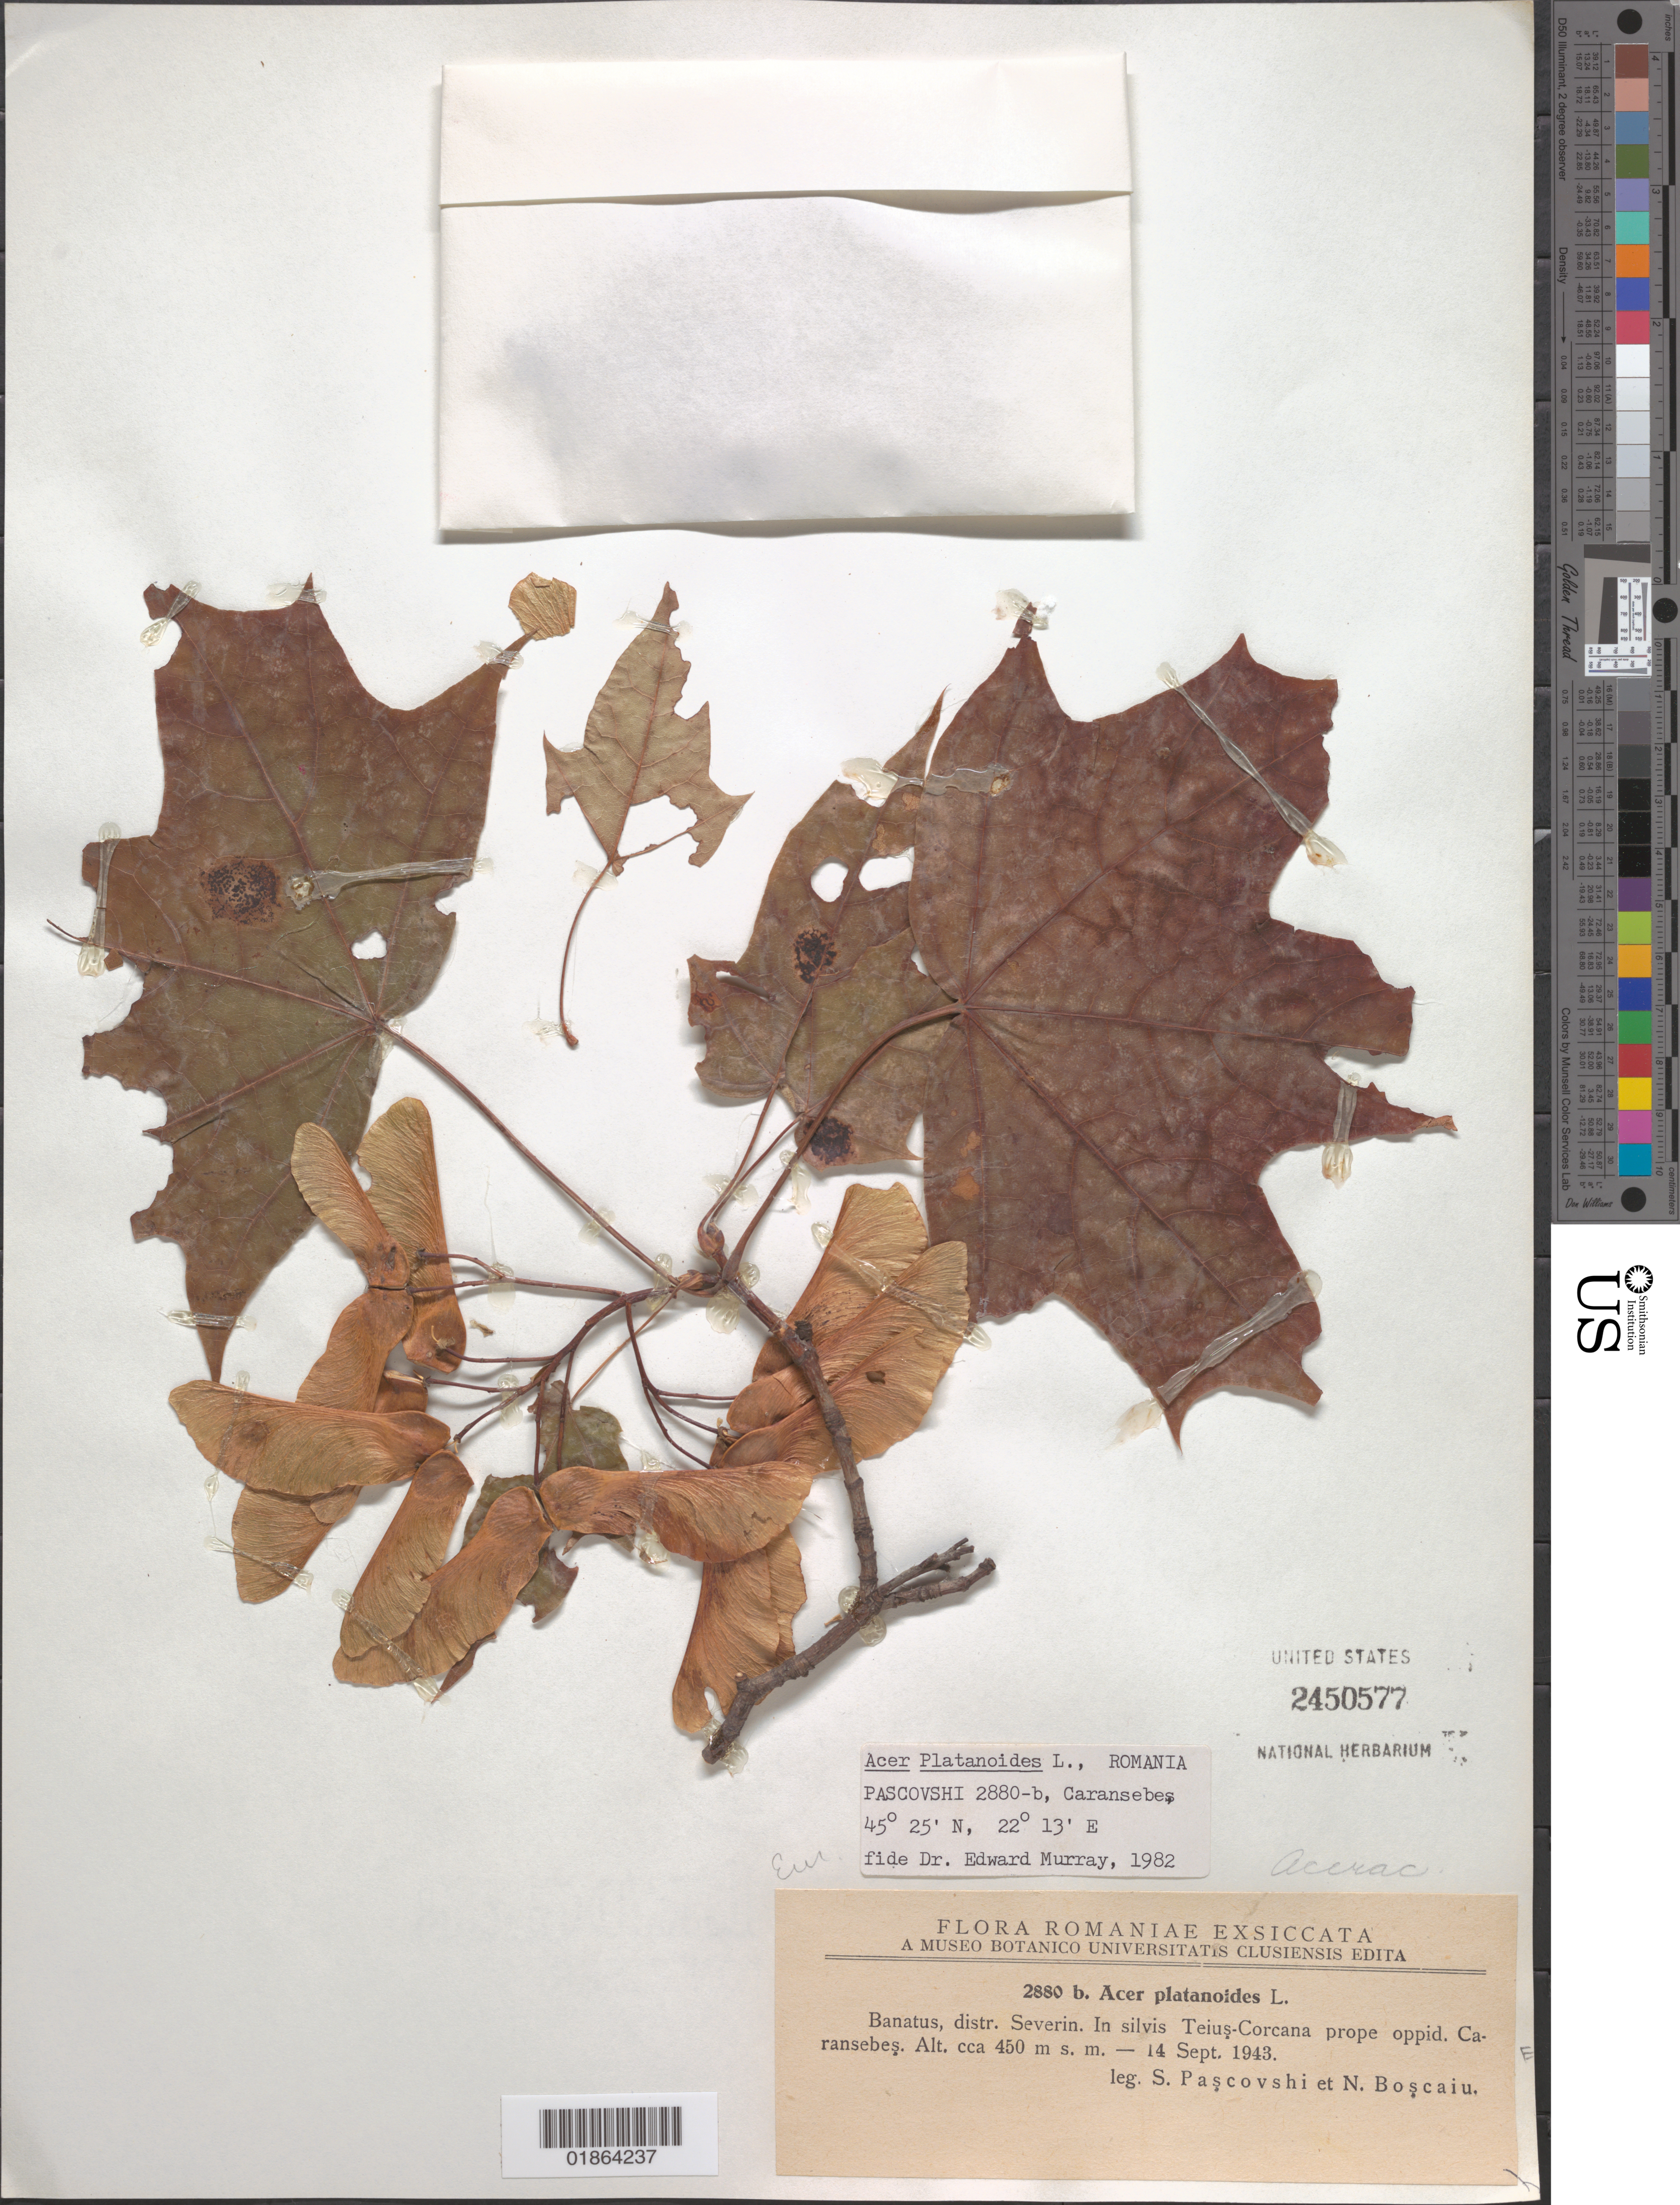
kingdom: Plantae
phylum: Tracheophyta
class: Magnoliopsida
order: Sapindales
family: Sapindaceae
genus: Acer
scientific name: Acer platanoides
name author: L.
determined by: Murray, Edward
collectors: S. Pascovshi & Boscaiu, N.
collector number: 2880 b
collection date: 1943-09-14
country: Romania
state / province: Caras-Severin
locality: Banatus, distr. Severin. In silvis Teius-Corcana prope oppid. Caransebes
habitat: In silvis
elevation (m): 450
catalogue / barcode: US 2450577